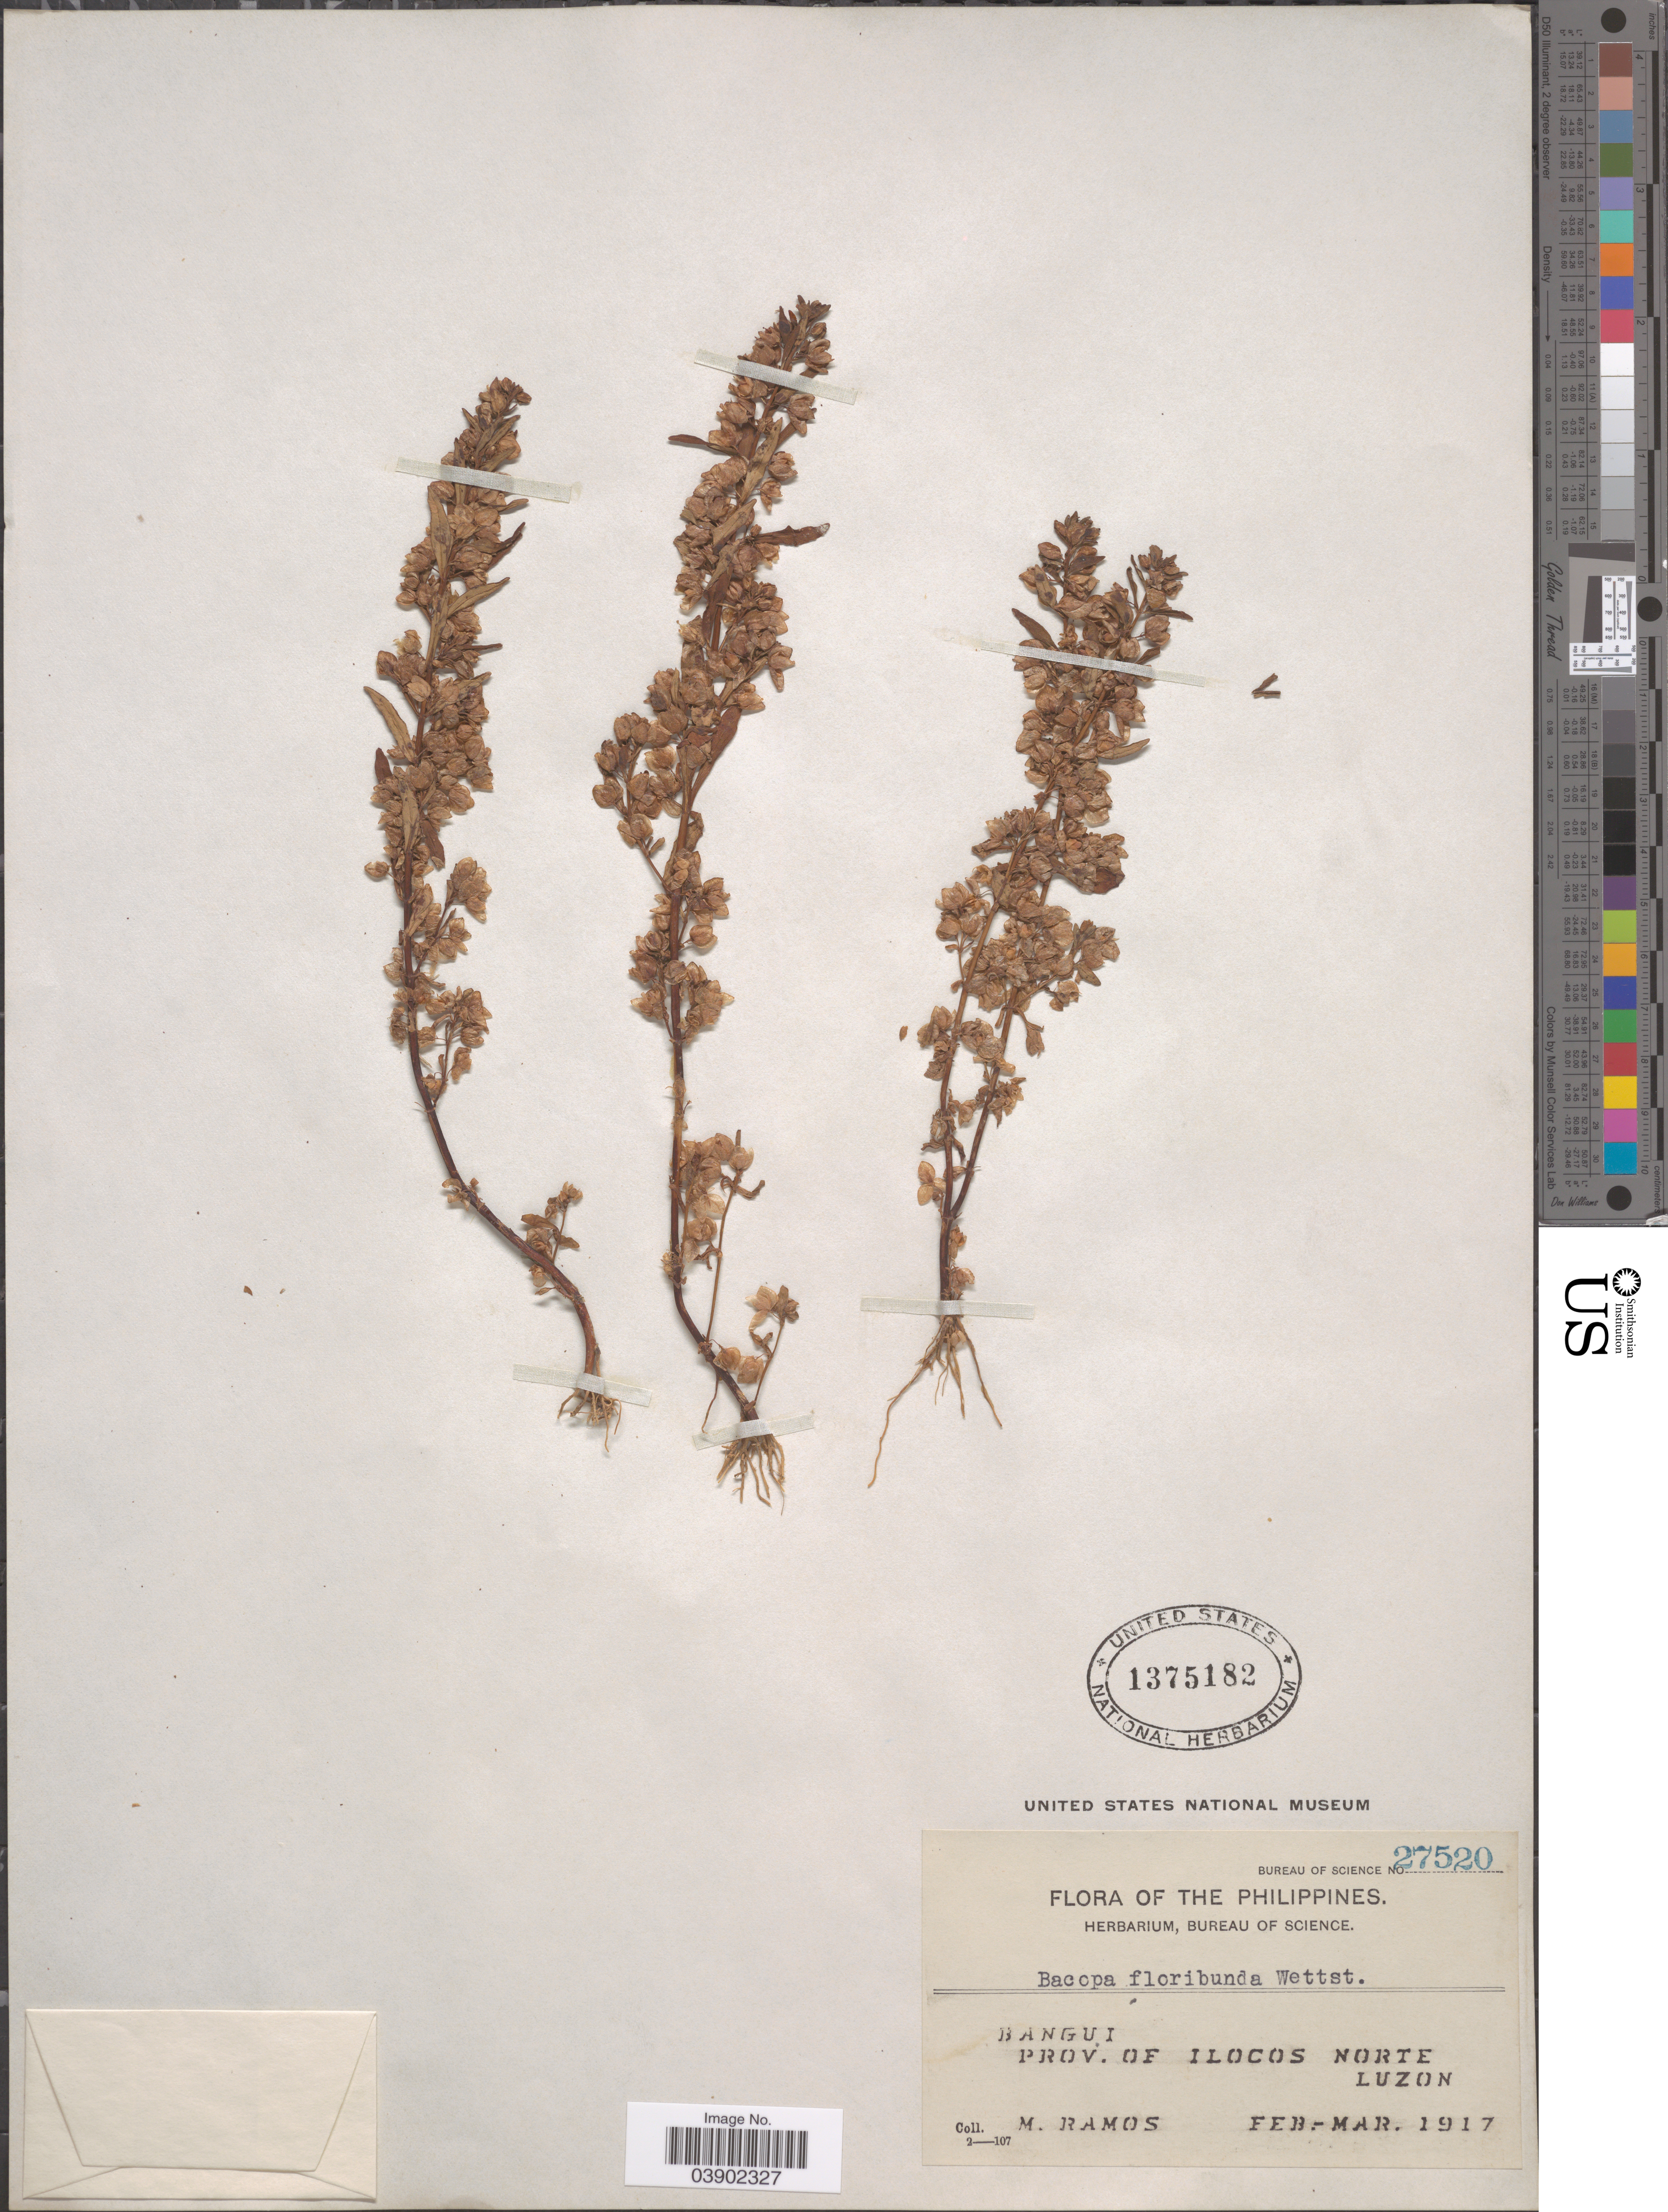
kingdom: Plantae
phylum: Tracheophyta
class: Magnoliopsida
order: Lamiales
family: Plantaginaceae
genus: Bacopa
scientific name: Bacopa floribunda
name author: (R. Br.) Wettst.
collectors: M. Ramos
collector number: Bureau of Science 27520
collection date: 1917-02/1917-03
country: Philippines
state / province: Ilocos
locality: Bangui, Prov. of Ilocos Norte, Luzon.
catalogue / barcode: US 1375182